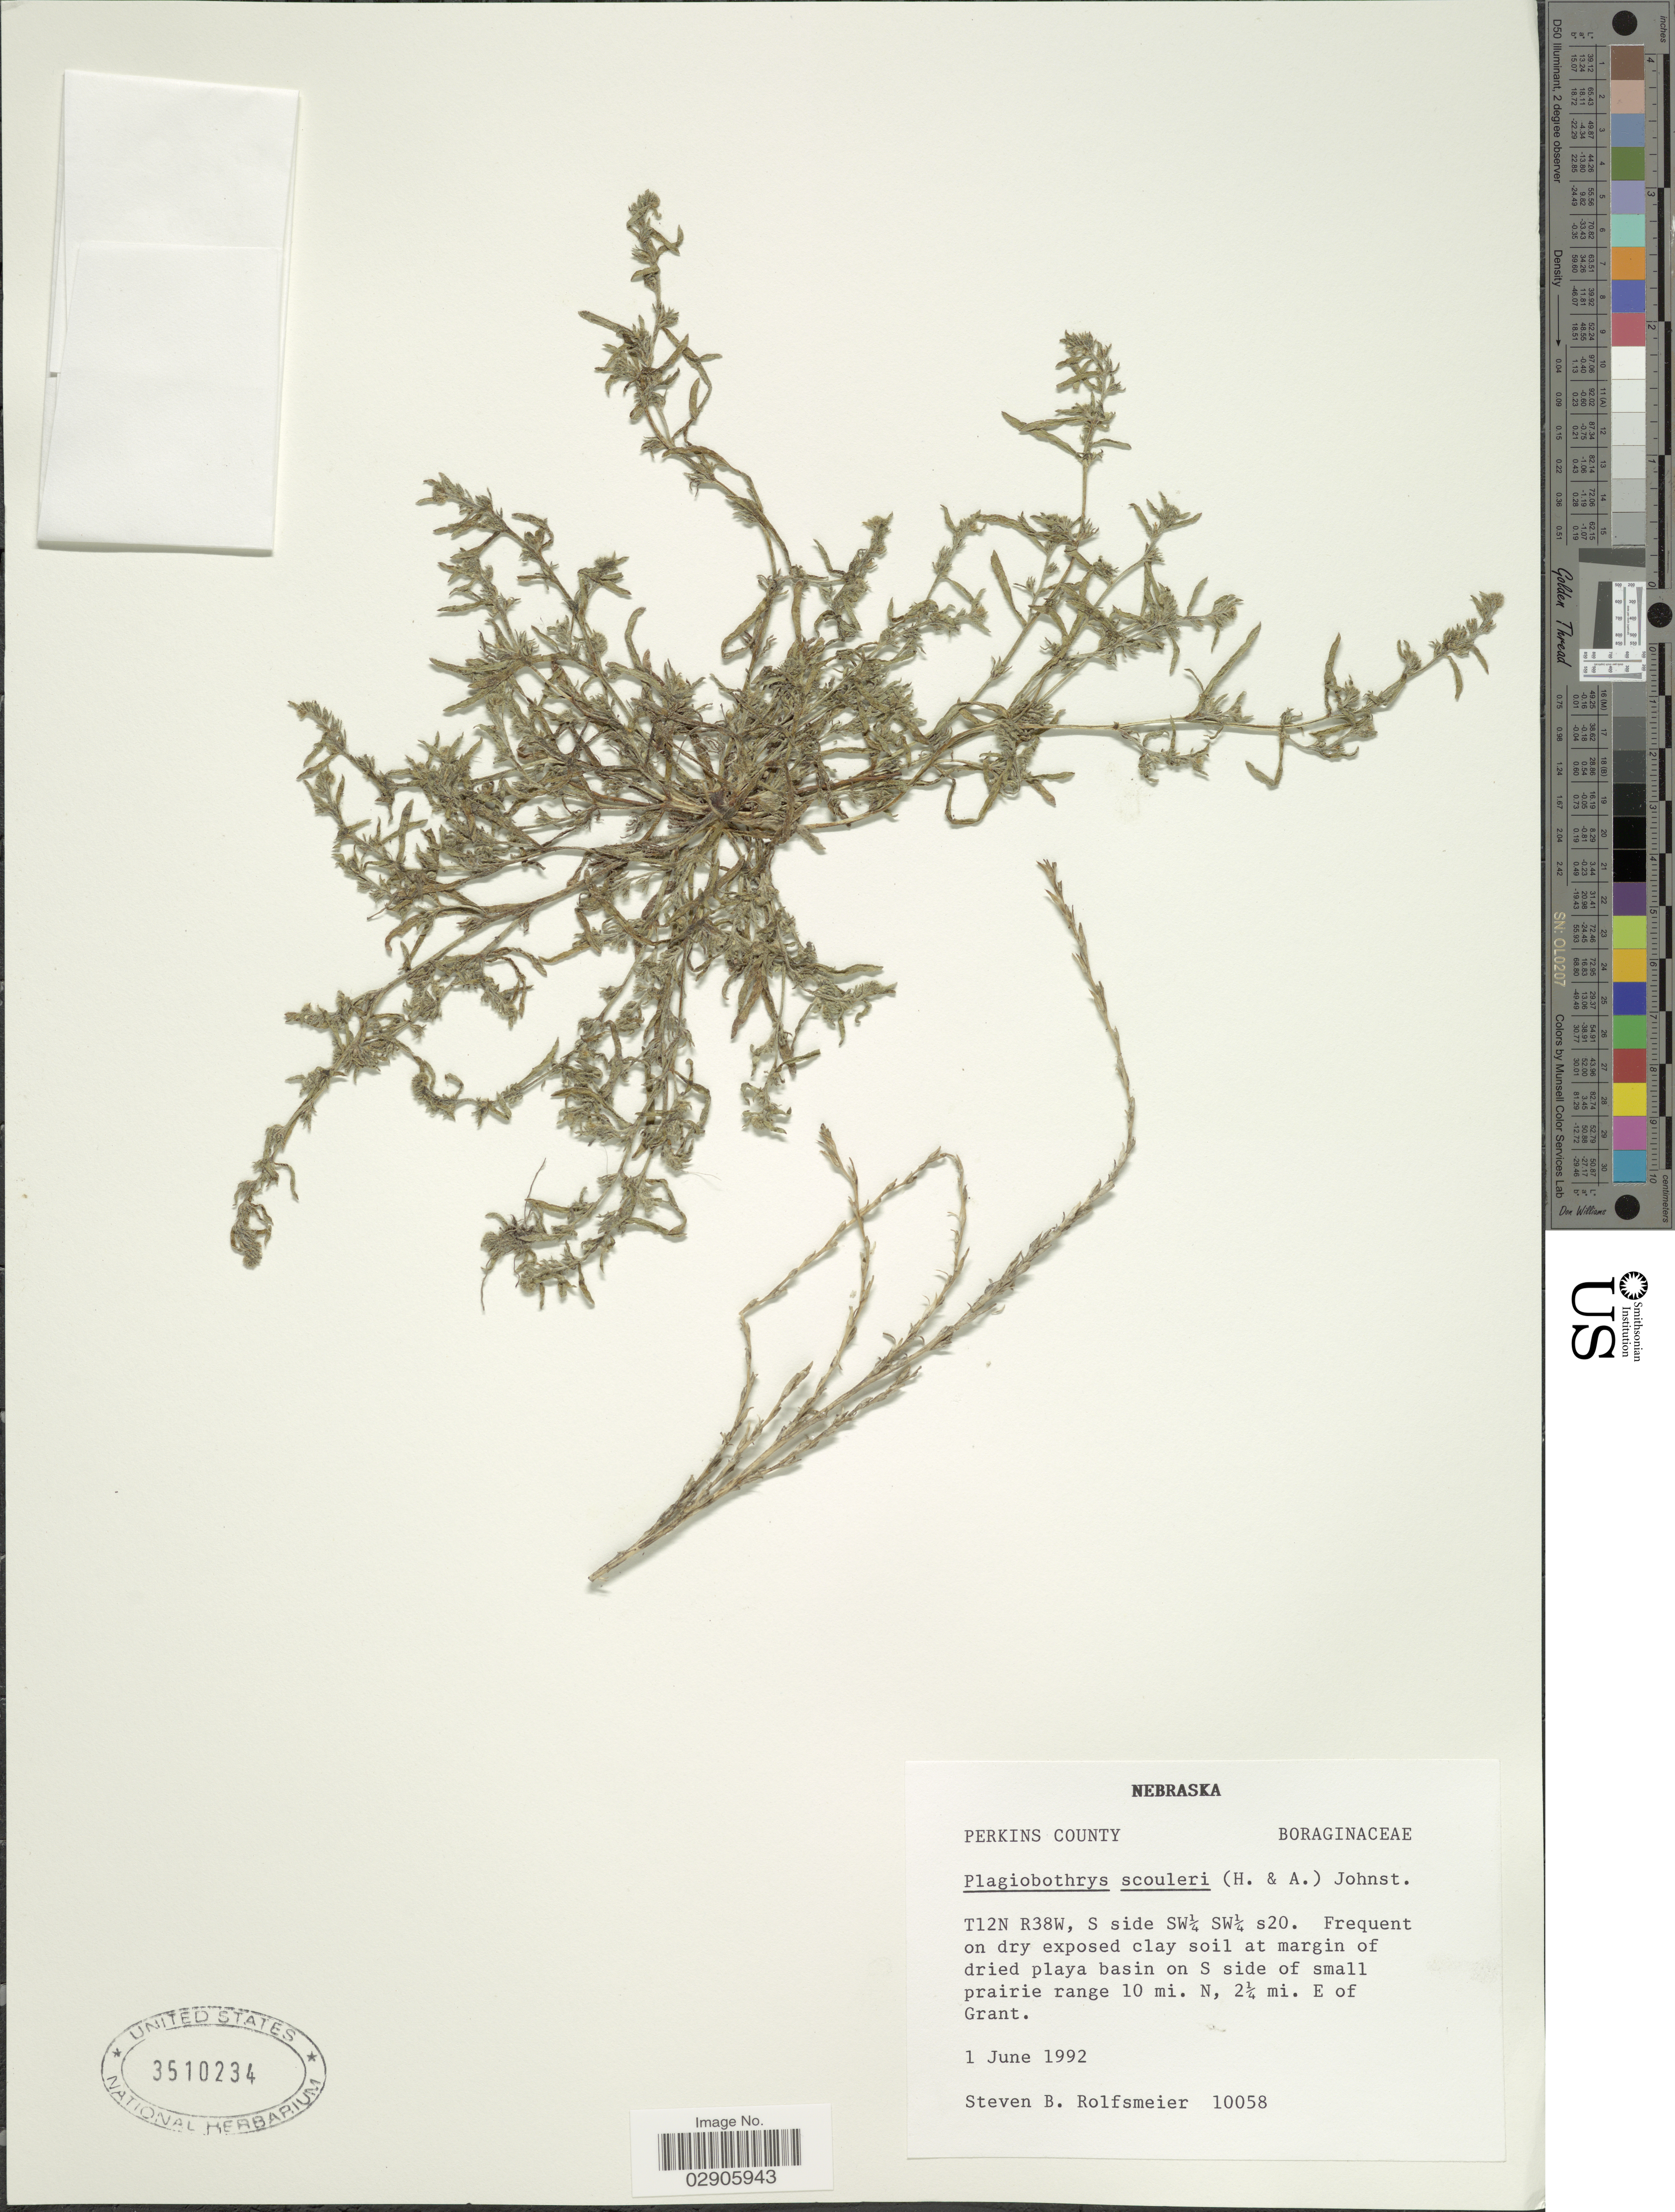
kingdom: Plantae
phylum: Tracheophyta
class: Magnoliopsida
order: Boraginales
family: Boraginaceae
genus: Plagiobothrys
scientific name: Plagiobothrys scouleri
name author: I.M. Johnst.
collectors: S. Rolfsmeier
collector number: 10058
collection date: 1992-06-01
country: United States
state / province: Nebraska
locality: Perkins County. T12N R38W, S side SW¼ SW¼ s20. Frequent on dry exposed clay soil at margin of dried playa basin on S side of small prairie range 10 mi. N, 2¼ mi. E of Grant.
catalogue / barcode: US 3510234